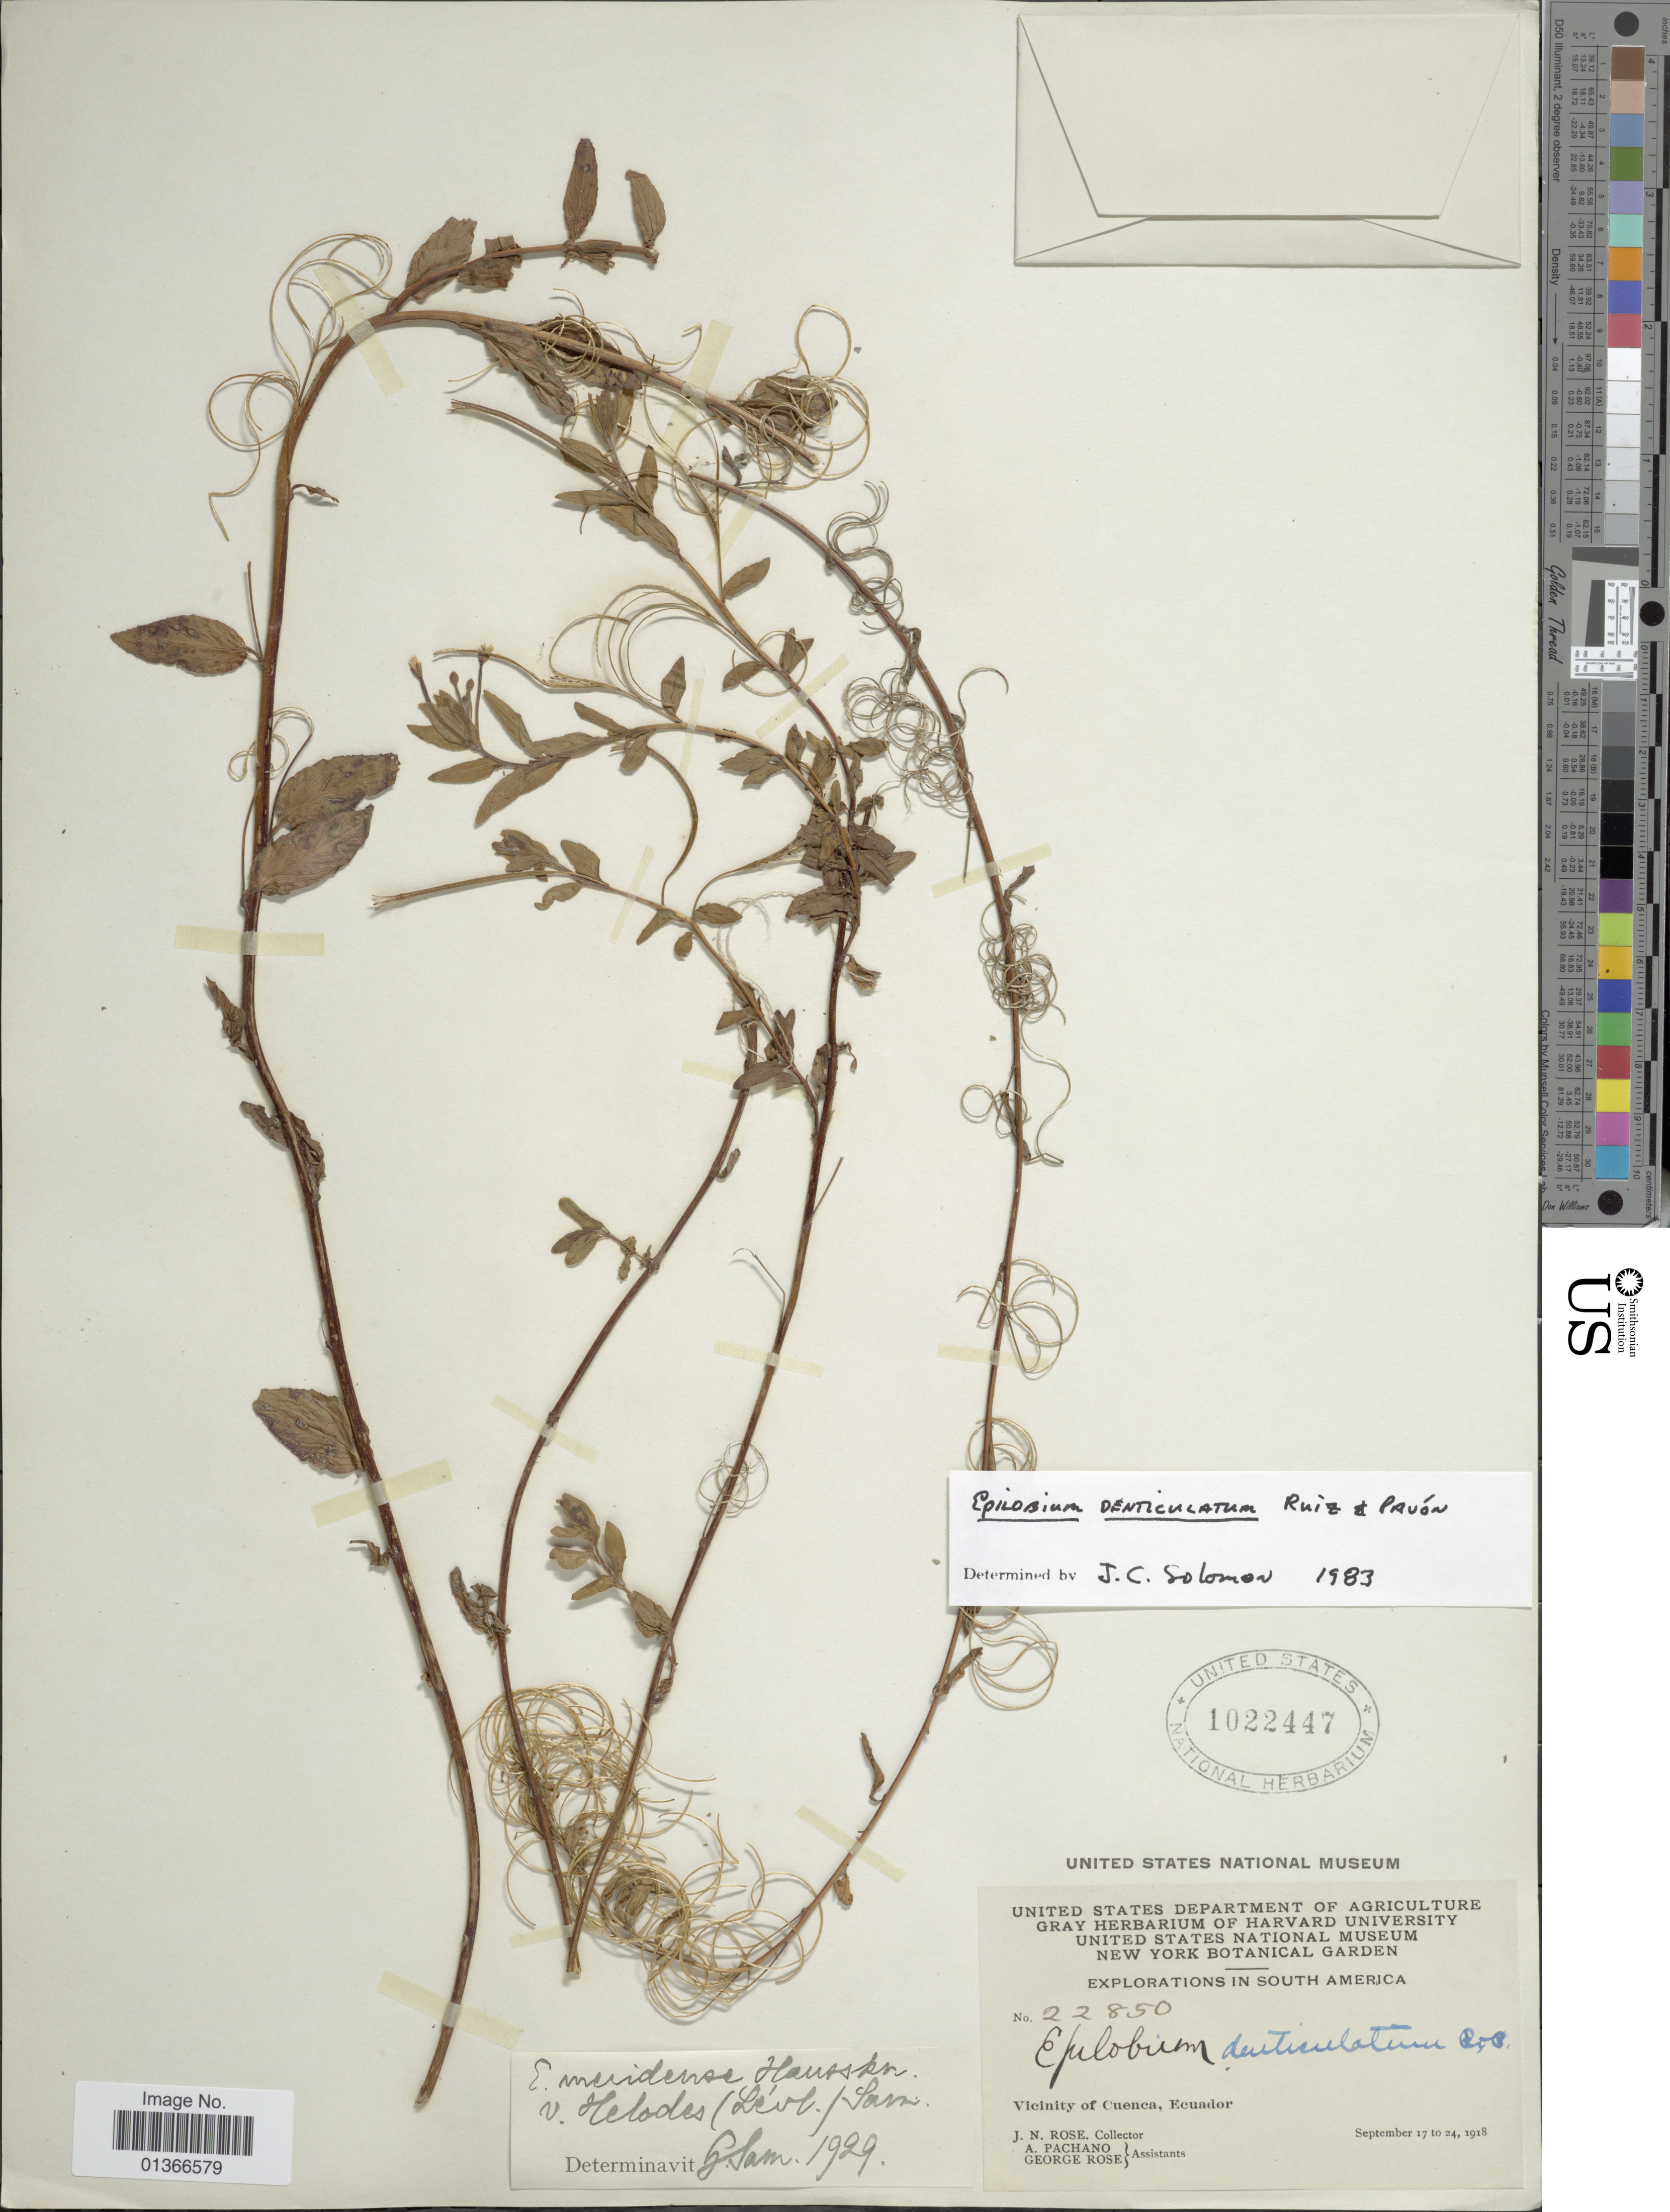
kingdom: Plantae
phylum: Tracheophyta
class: Magnoliopsida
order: Myrtales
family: Onagraceae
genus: Epilobium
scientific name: Epilobium denticulatum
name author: Ruiz & Pav.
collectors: J. N. Rose, A. Pachano & G. Rose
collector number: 22850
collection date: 1918-09-17/1918-09-24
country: Ecuador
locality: Vicinity of Cuenca.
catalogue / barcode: US 1022447